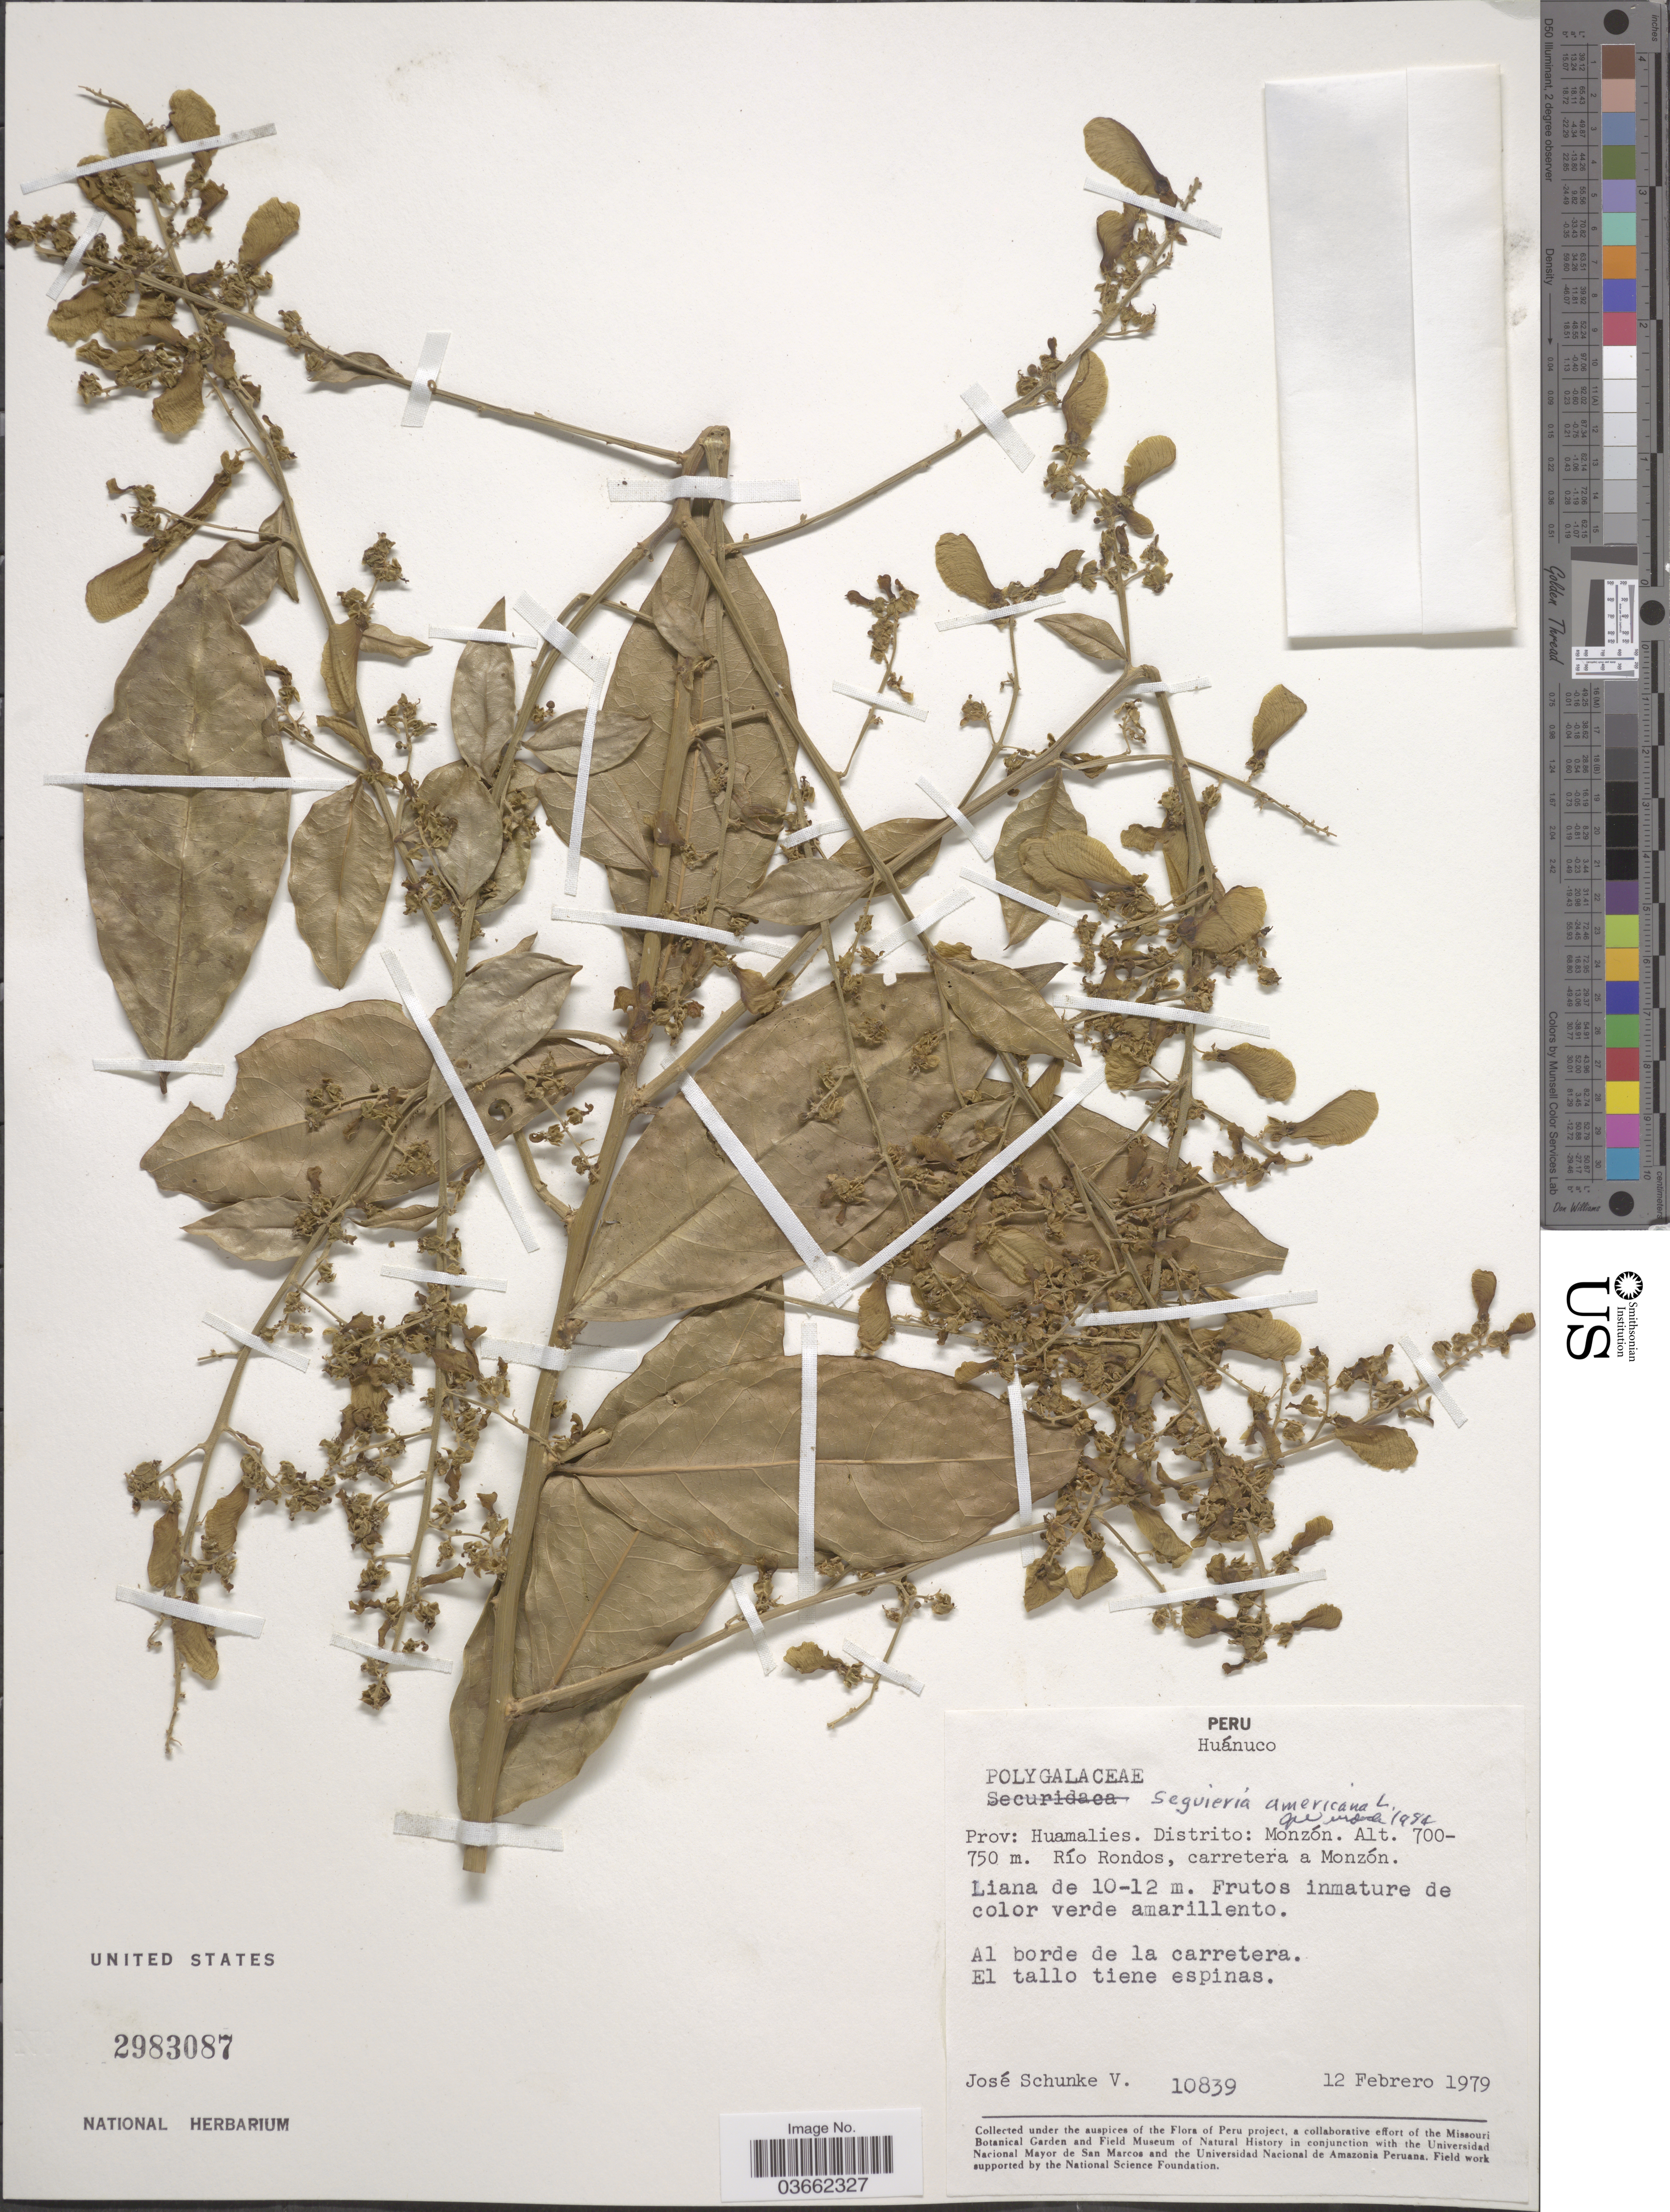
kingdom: Plantae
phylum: Tracheophyta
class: Magnoliopsida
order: Caryophyllales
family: Phytolaccaceae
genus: Seguieria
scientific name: Seguieria americana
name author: L.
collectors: J. Schunke Vigo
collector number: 10839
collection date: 1979-02-12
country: Peru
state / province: Huánuco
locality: Prov: Huamalies. Distrito: Monzón. Río Rondos, carretera a Monzón.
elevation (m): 700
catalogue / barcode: US 2983087